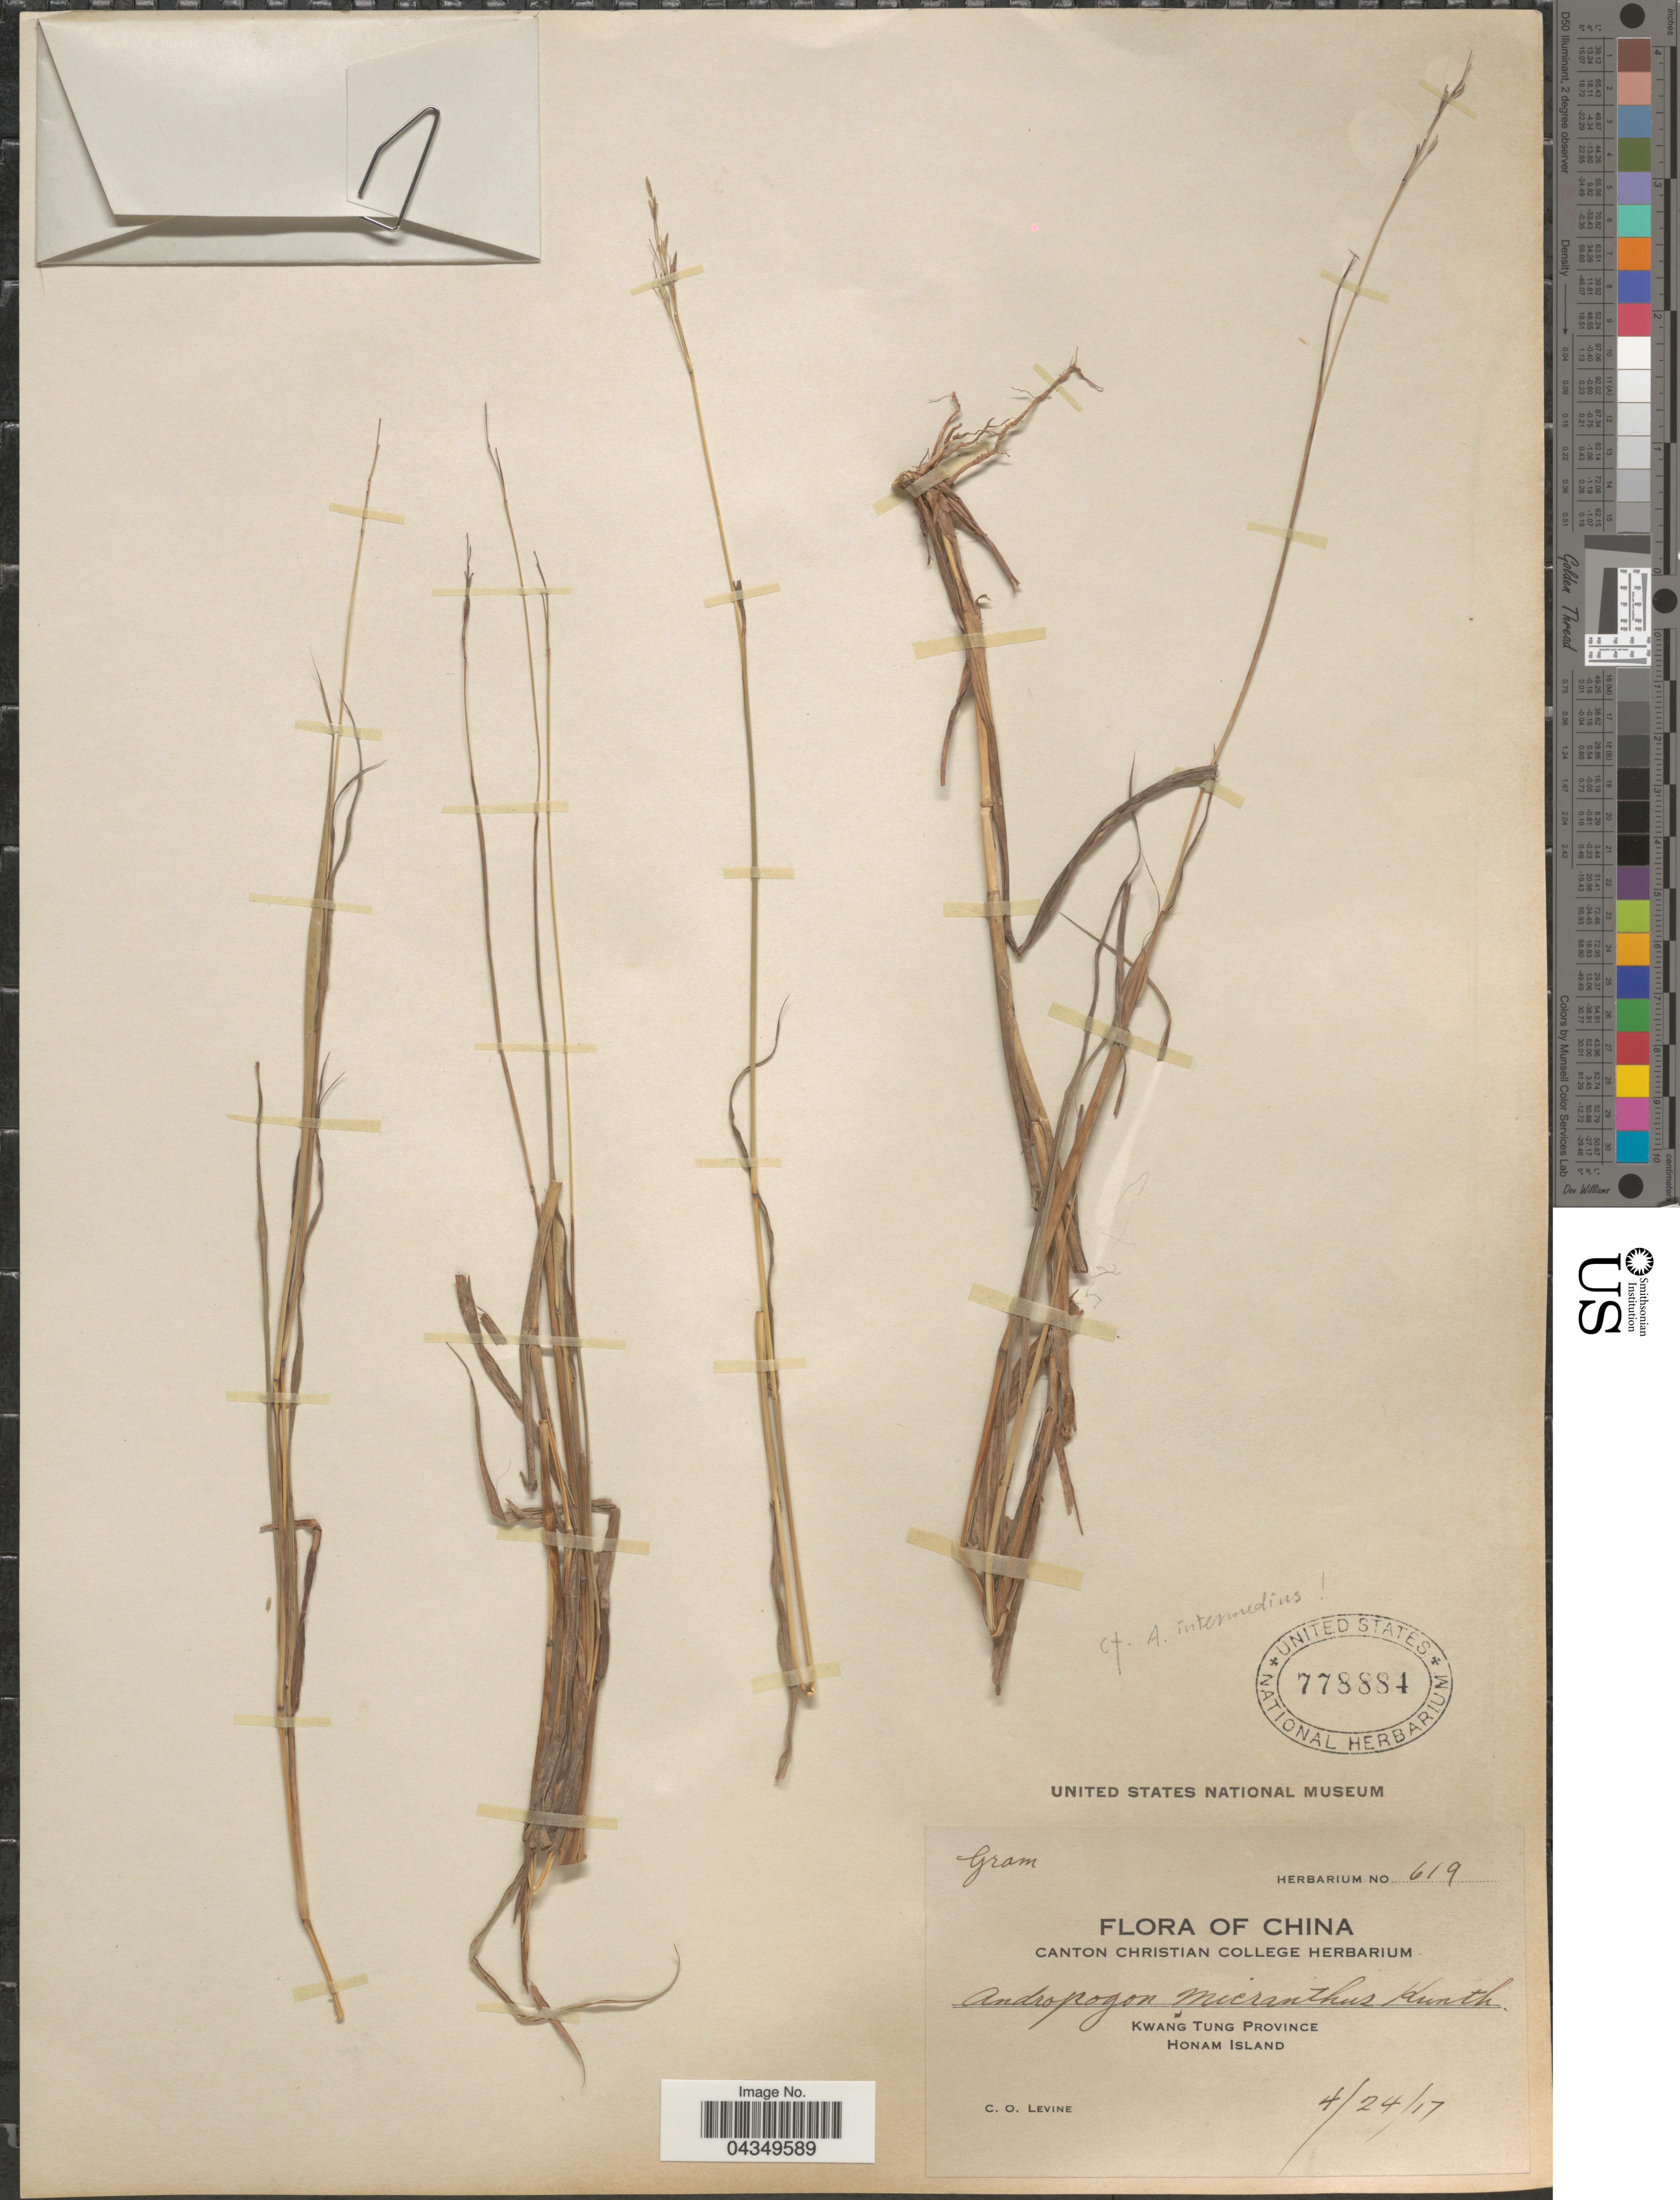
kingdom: Plantae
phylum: Tracheophyta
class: Liliopsida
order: Poales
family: Poaceae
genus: Capillipedium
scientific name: Capillipedium parviflorum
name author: (R. Br.) Stapf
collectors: C. O. Levine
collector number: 619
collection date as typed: Transcribed d/m/y: 24/4/17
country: China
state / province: Guangdong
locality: Kwang Tung Province. Honam Island.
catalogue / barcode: US 778884